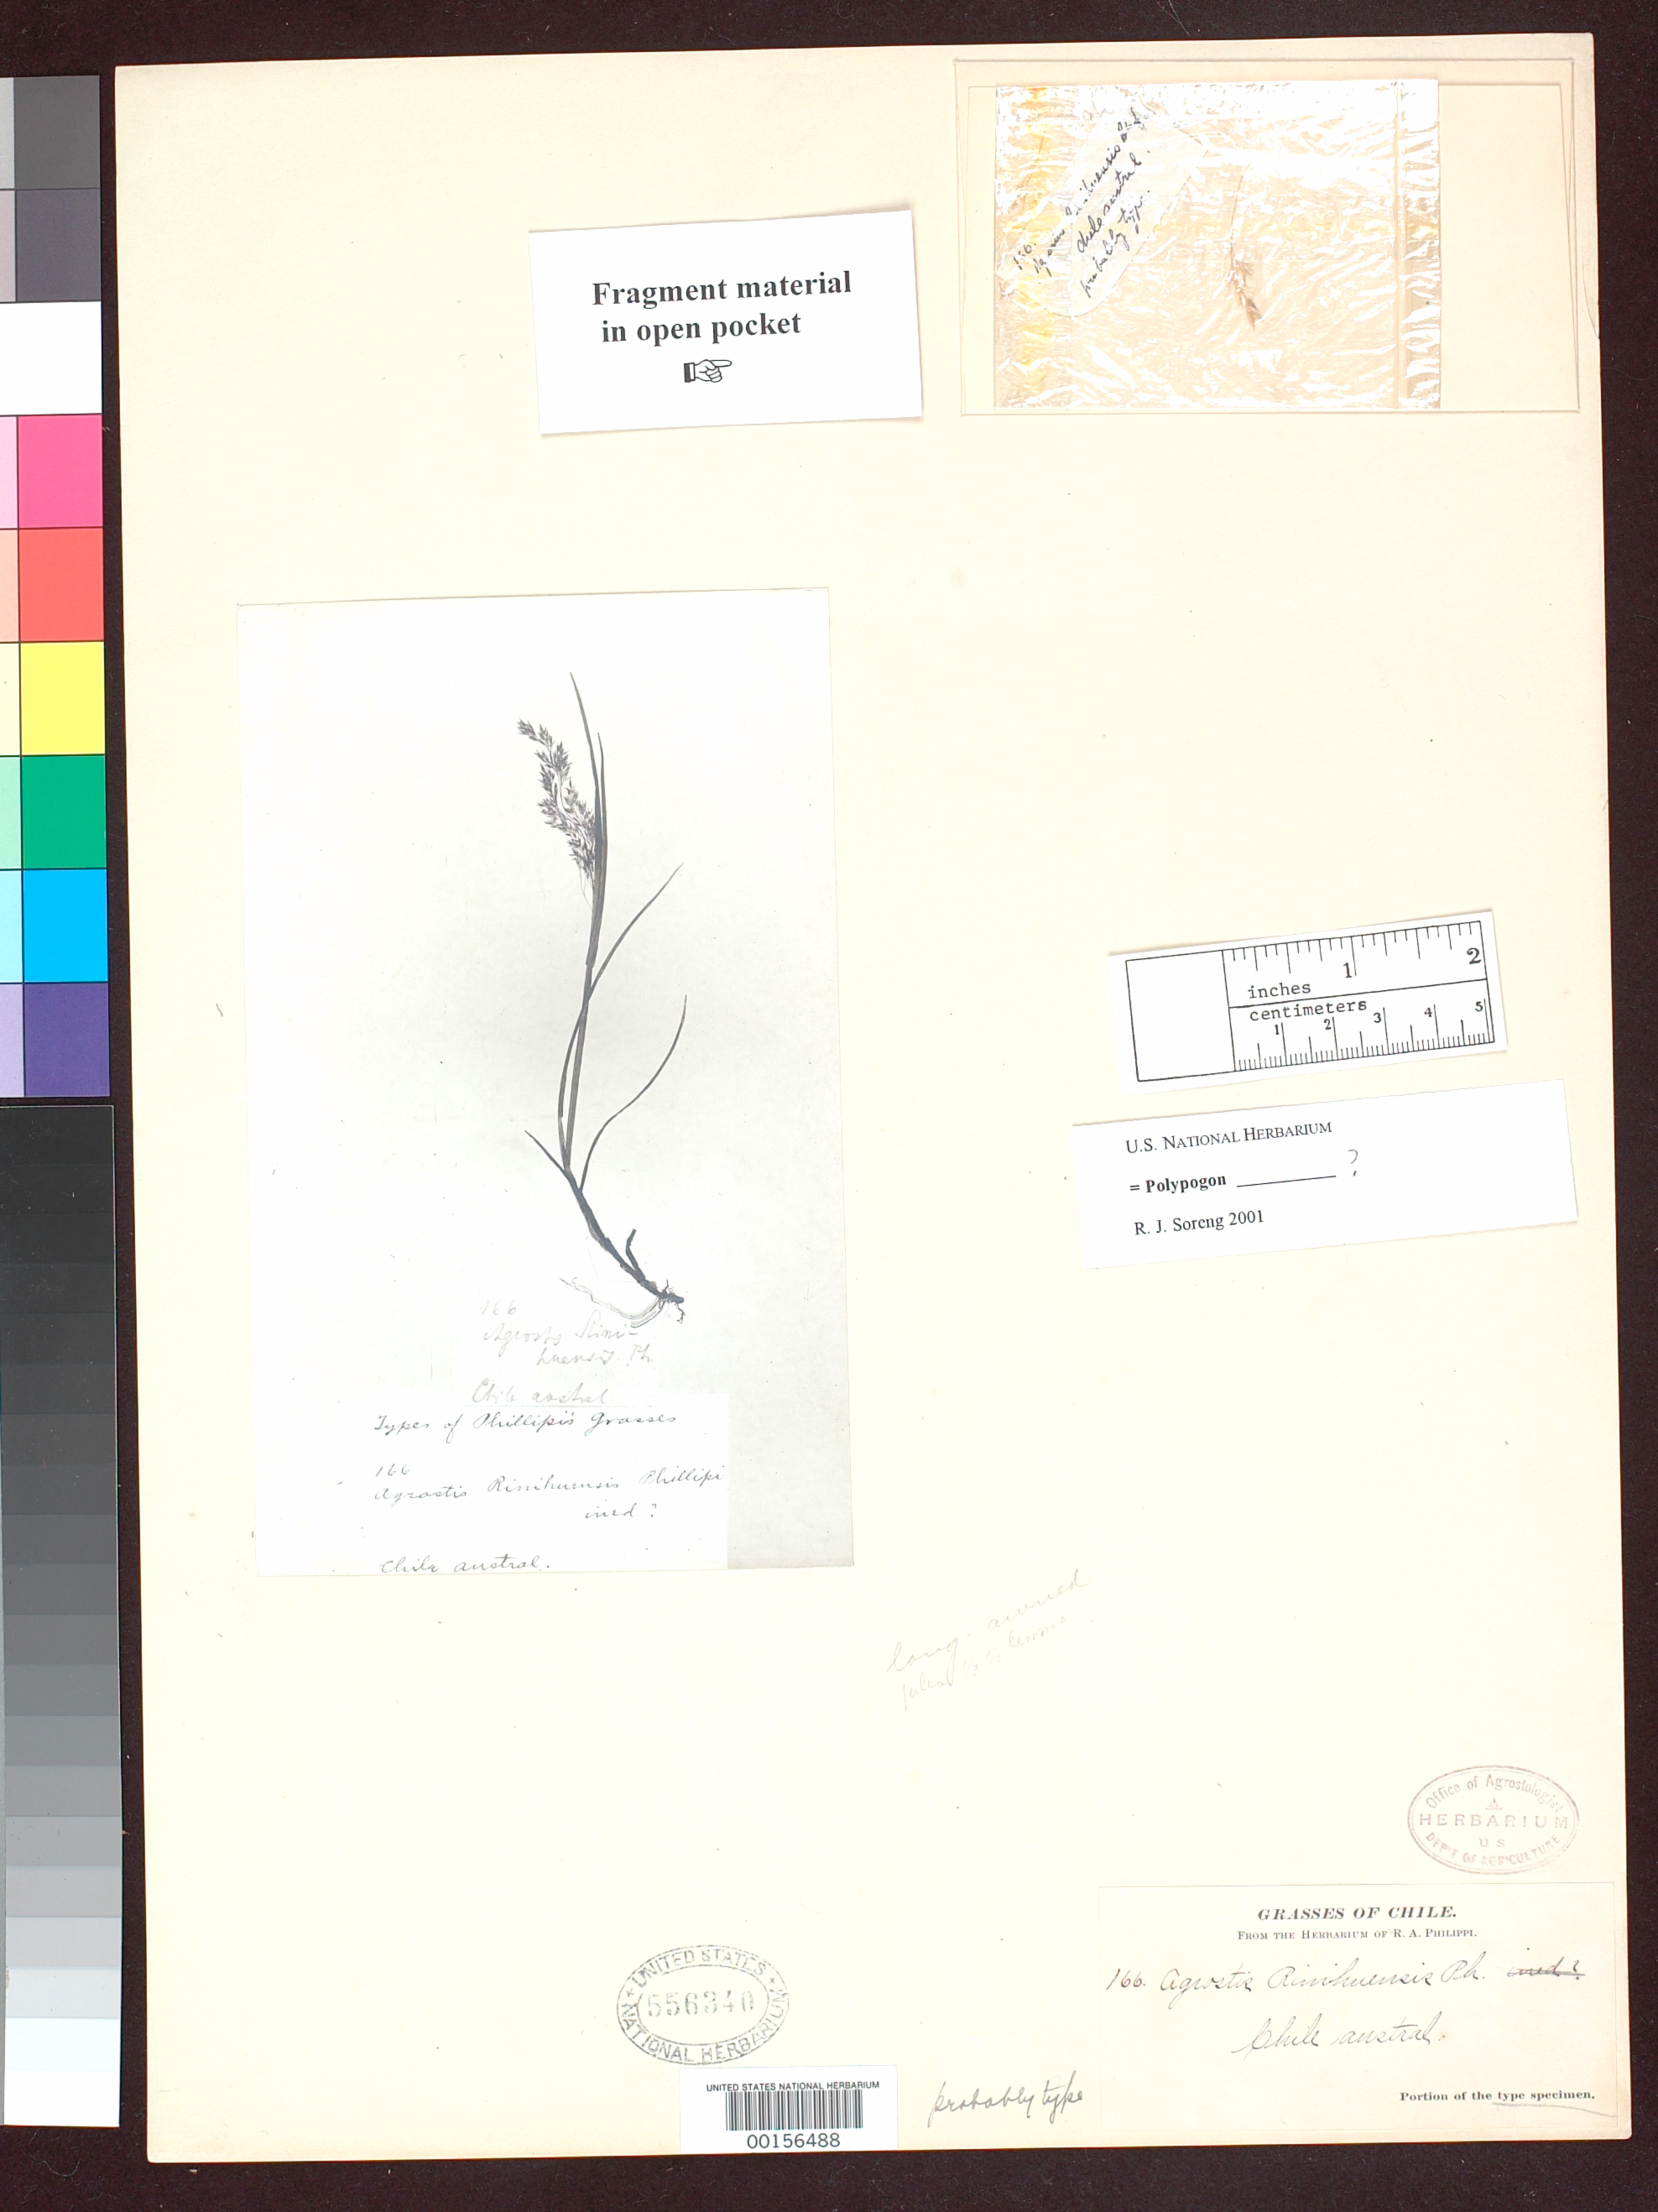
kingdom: Plantae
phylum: Tracheophyta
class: Liliopsida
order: Poales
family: Poaceae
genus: Agrostis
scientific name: Agrostis rinihuensis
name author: Phil.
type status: Type Fragment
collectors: R. A. Philippi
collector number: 166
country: Chile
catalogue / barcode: US 556340